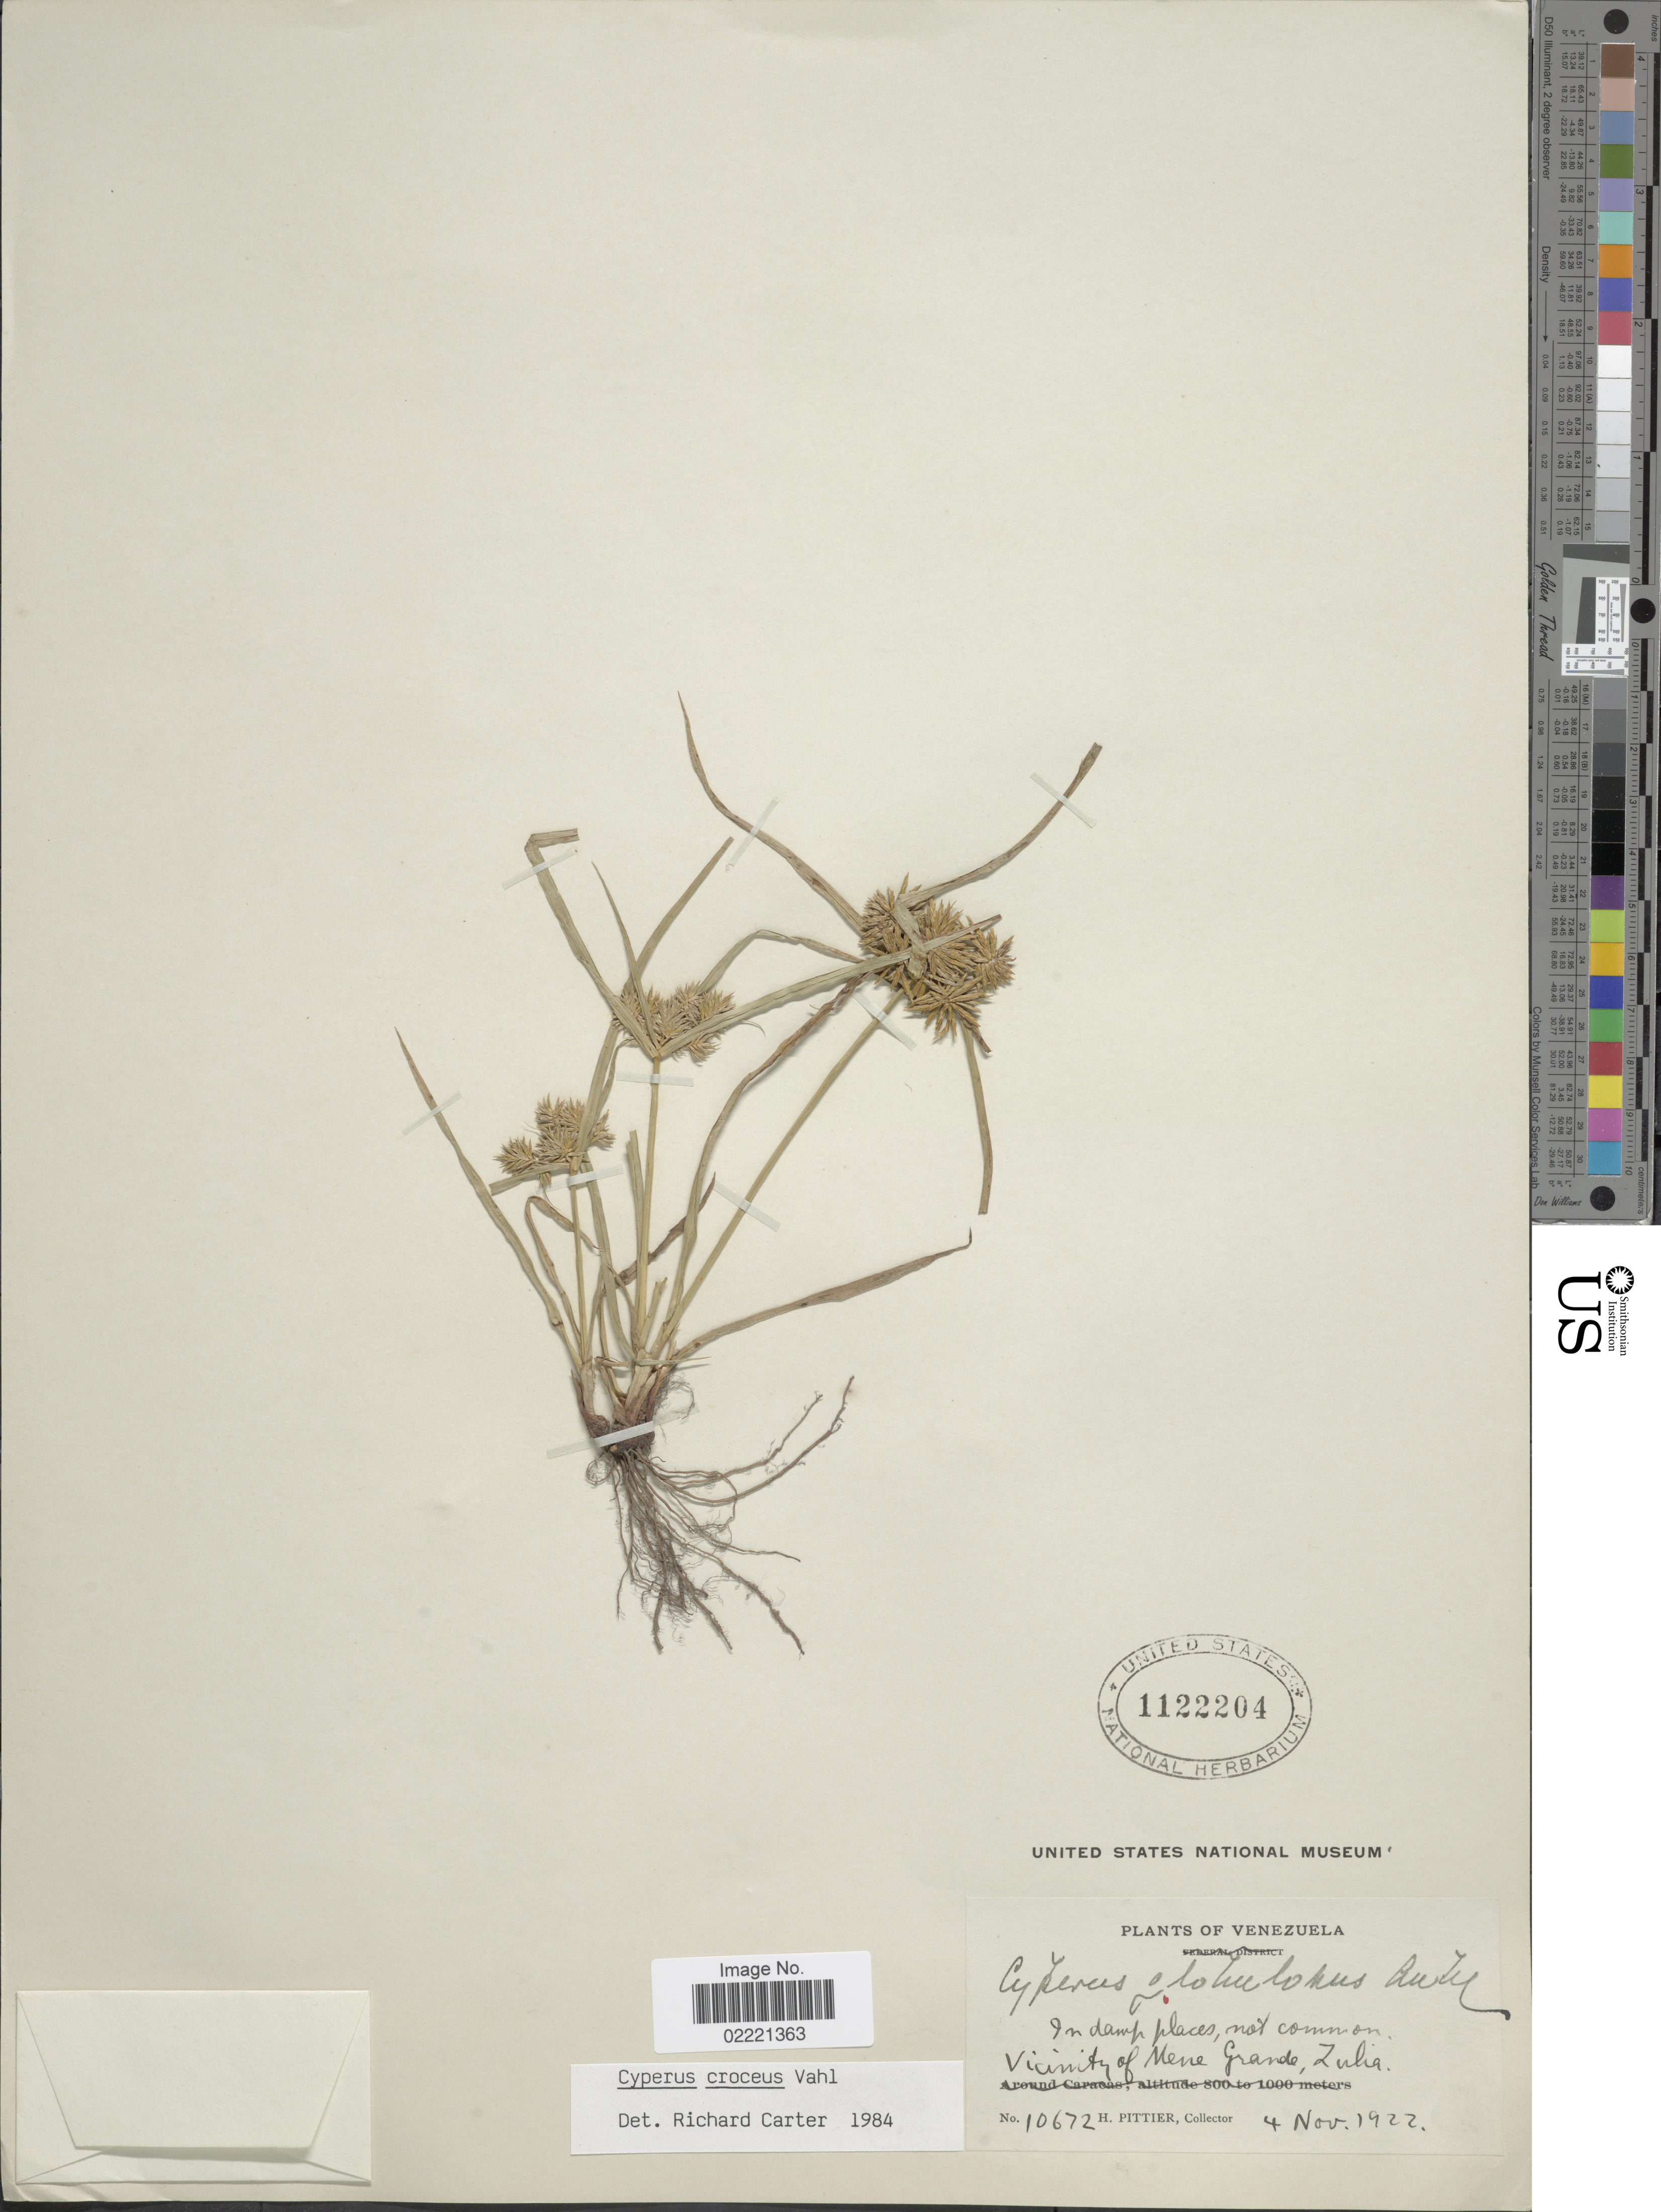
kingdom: Plantae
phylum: Tracheophyta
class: Liliopsida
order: Poales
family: Cyperaceae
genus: Cyperus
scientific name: Cyperus croceus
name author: Vahl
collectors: H. F. Pittier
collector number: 10672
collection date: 1922-11-04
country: Venezuela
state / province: Zulia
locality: In damp places, vicinity of Mene Grande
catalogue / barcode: US 1122204